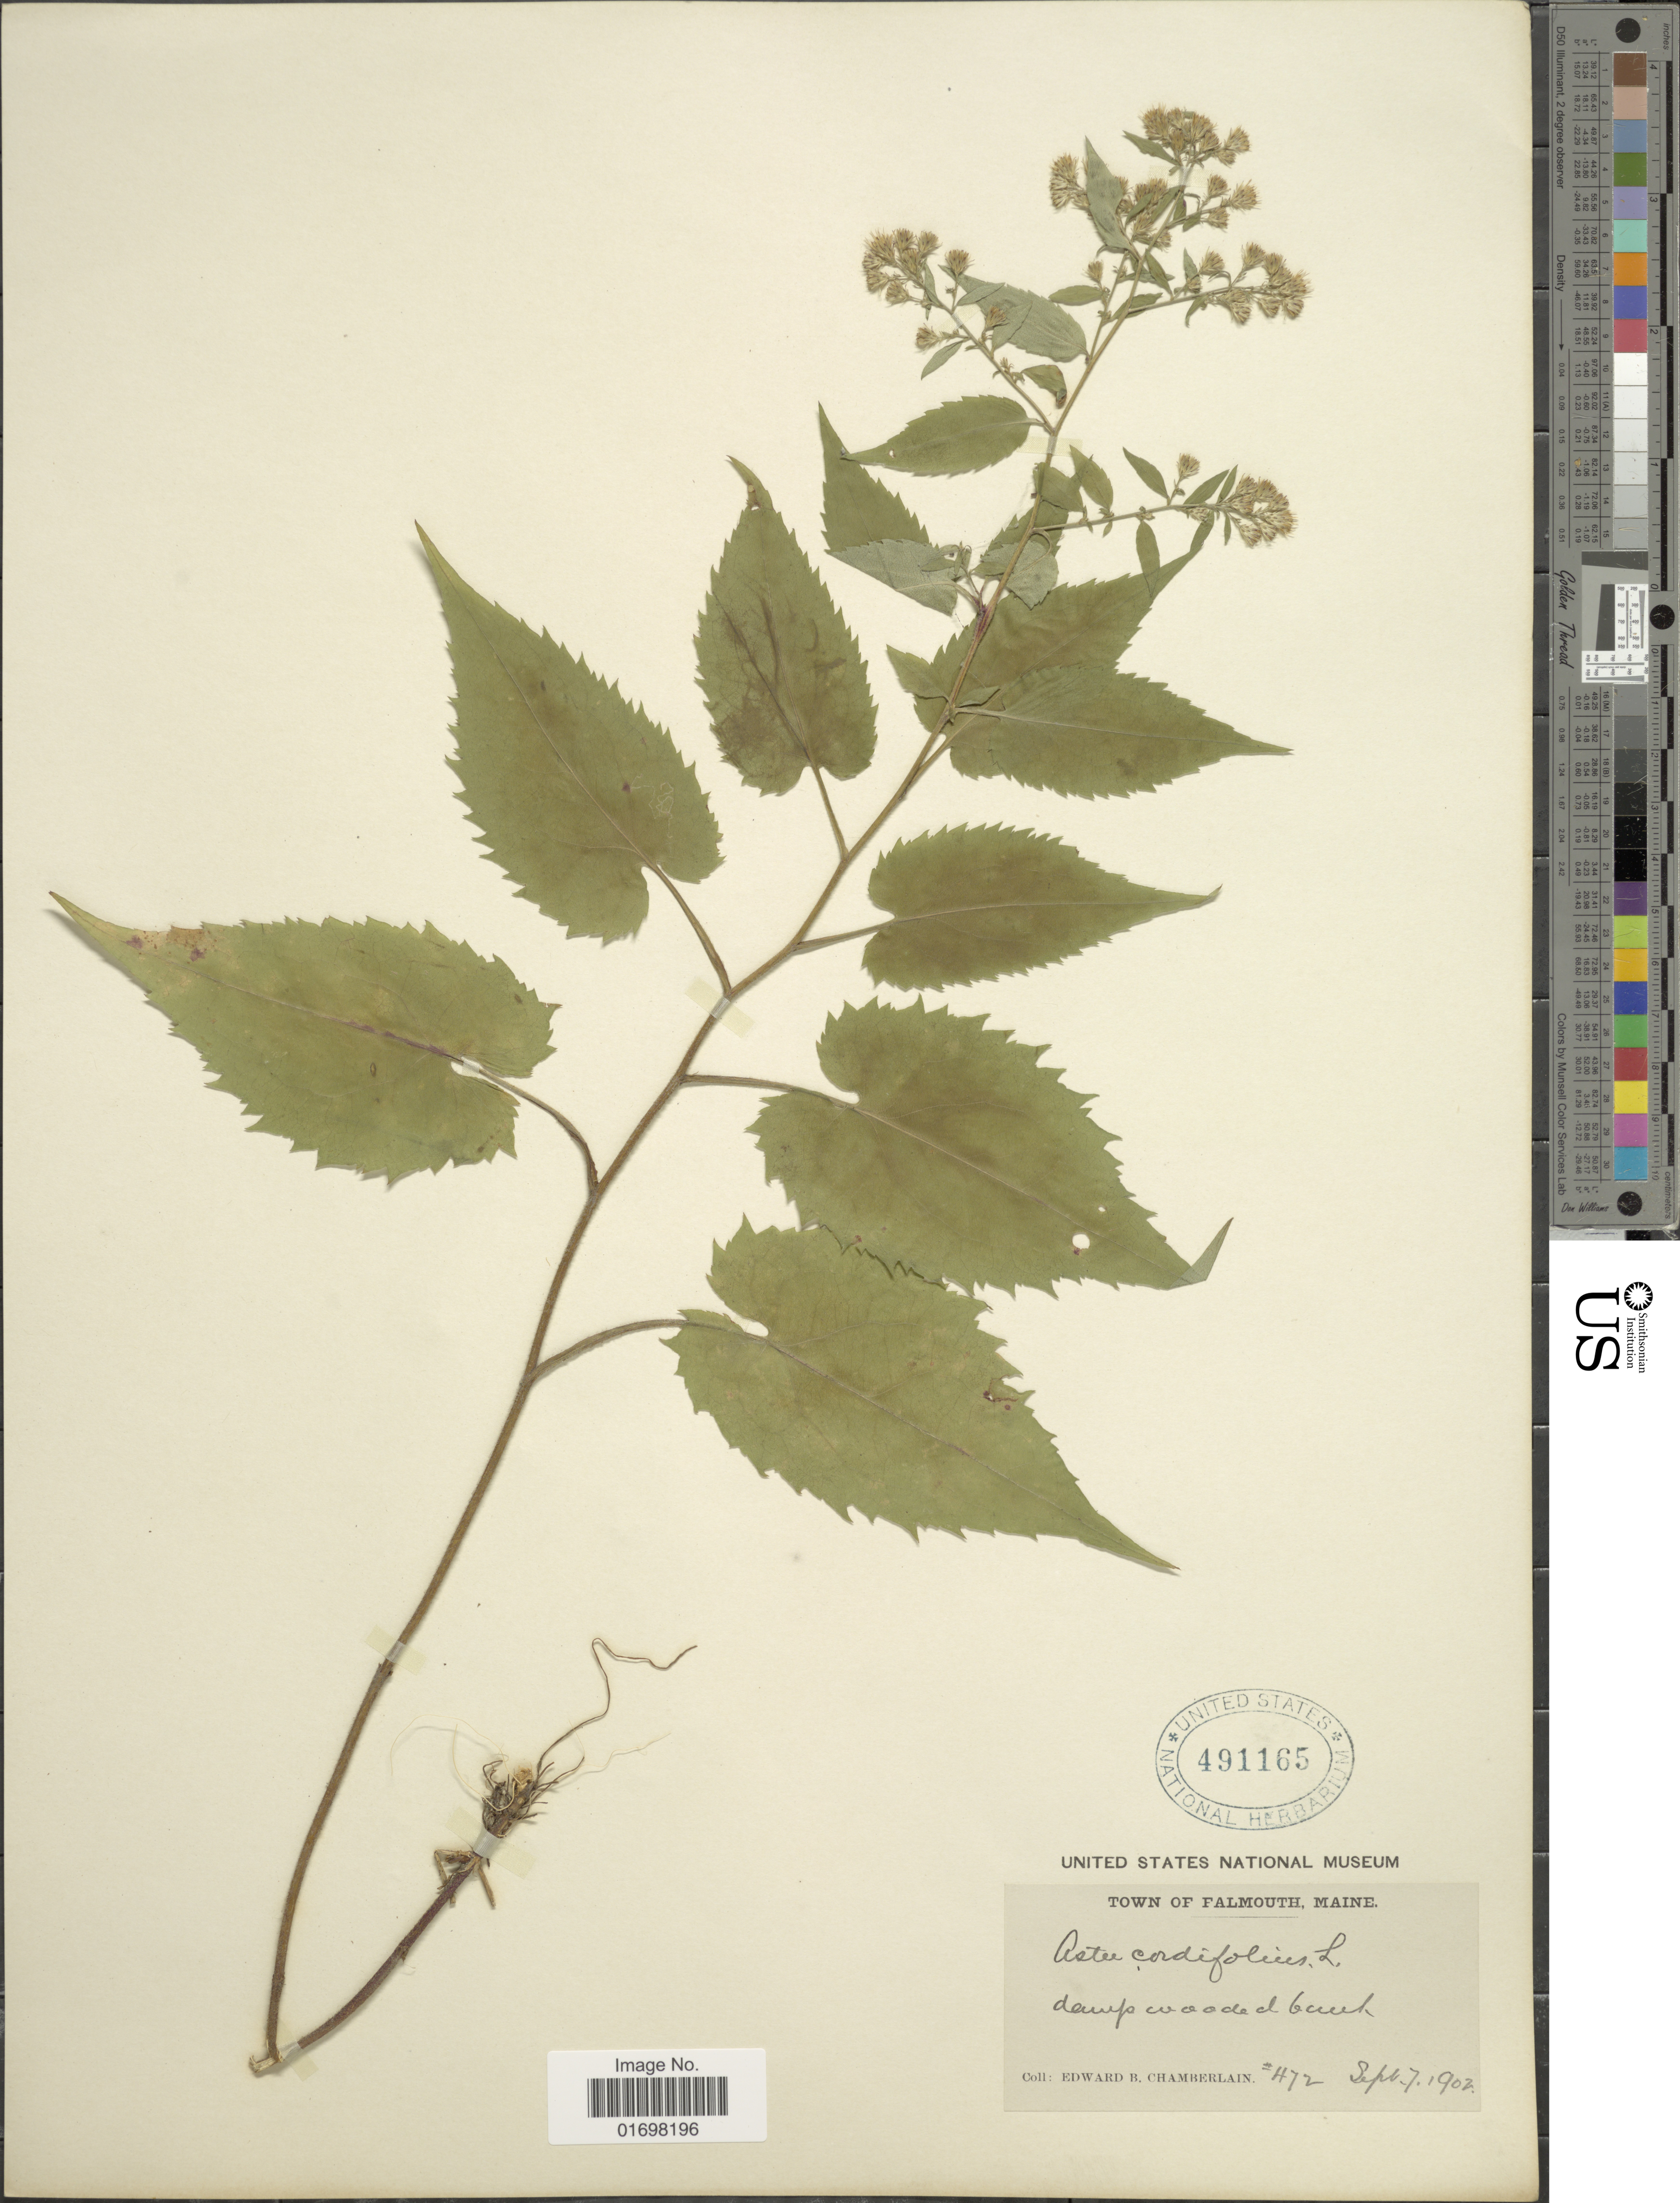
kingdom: Plantae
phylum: Tracheophyta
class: Magnoliopsida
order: Asterales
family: Asteraceae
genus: Symphyotrichum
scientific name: Symphyotrichum cordifolium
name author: (L.) G.L. Nesom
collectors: E. Chamberlain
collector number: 472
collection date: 1902-09-07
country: United States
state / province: Maine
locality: Falmouth, Maine.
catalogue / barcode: US 491165